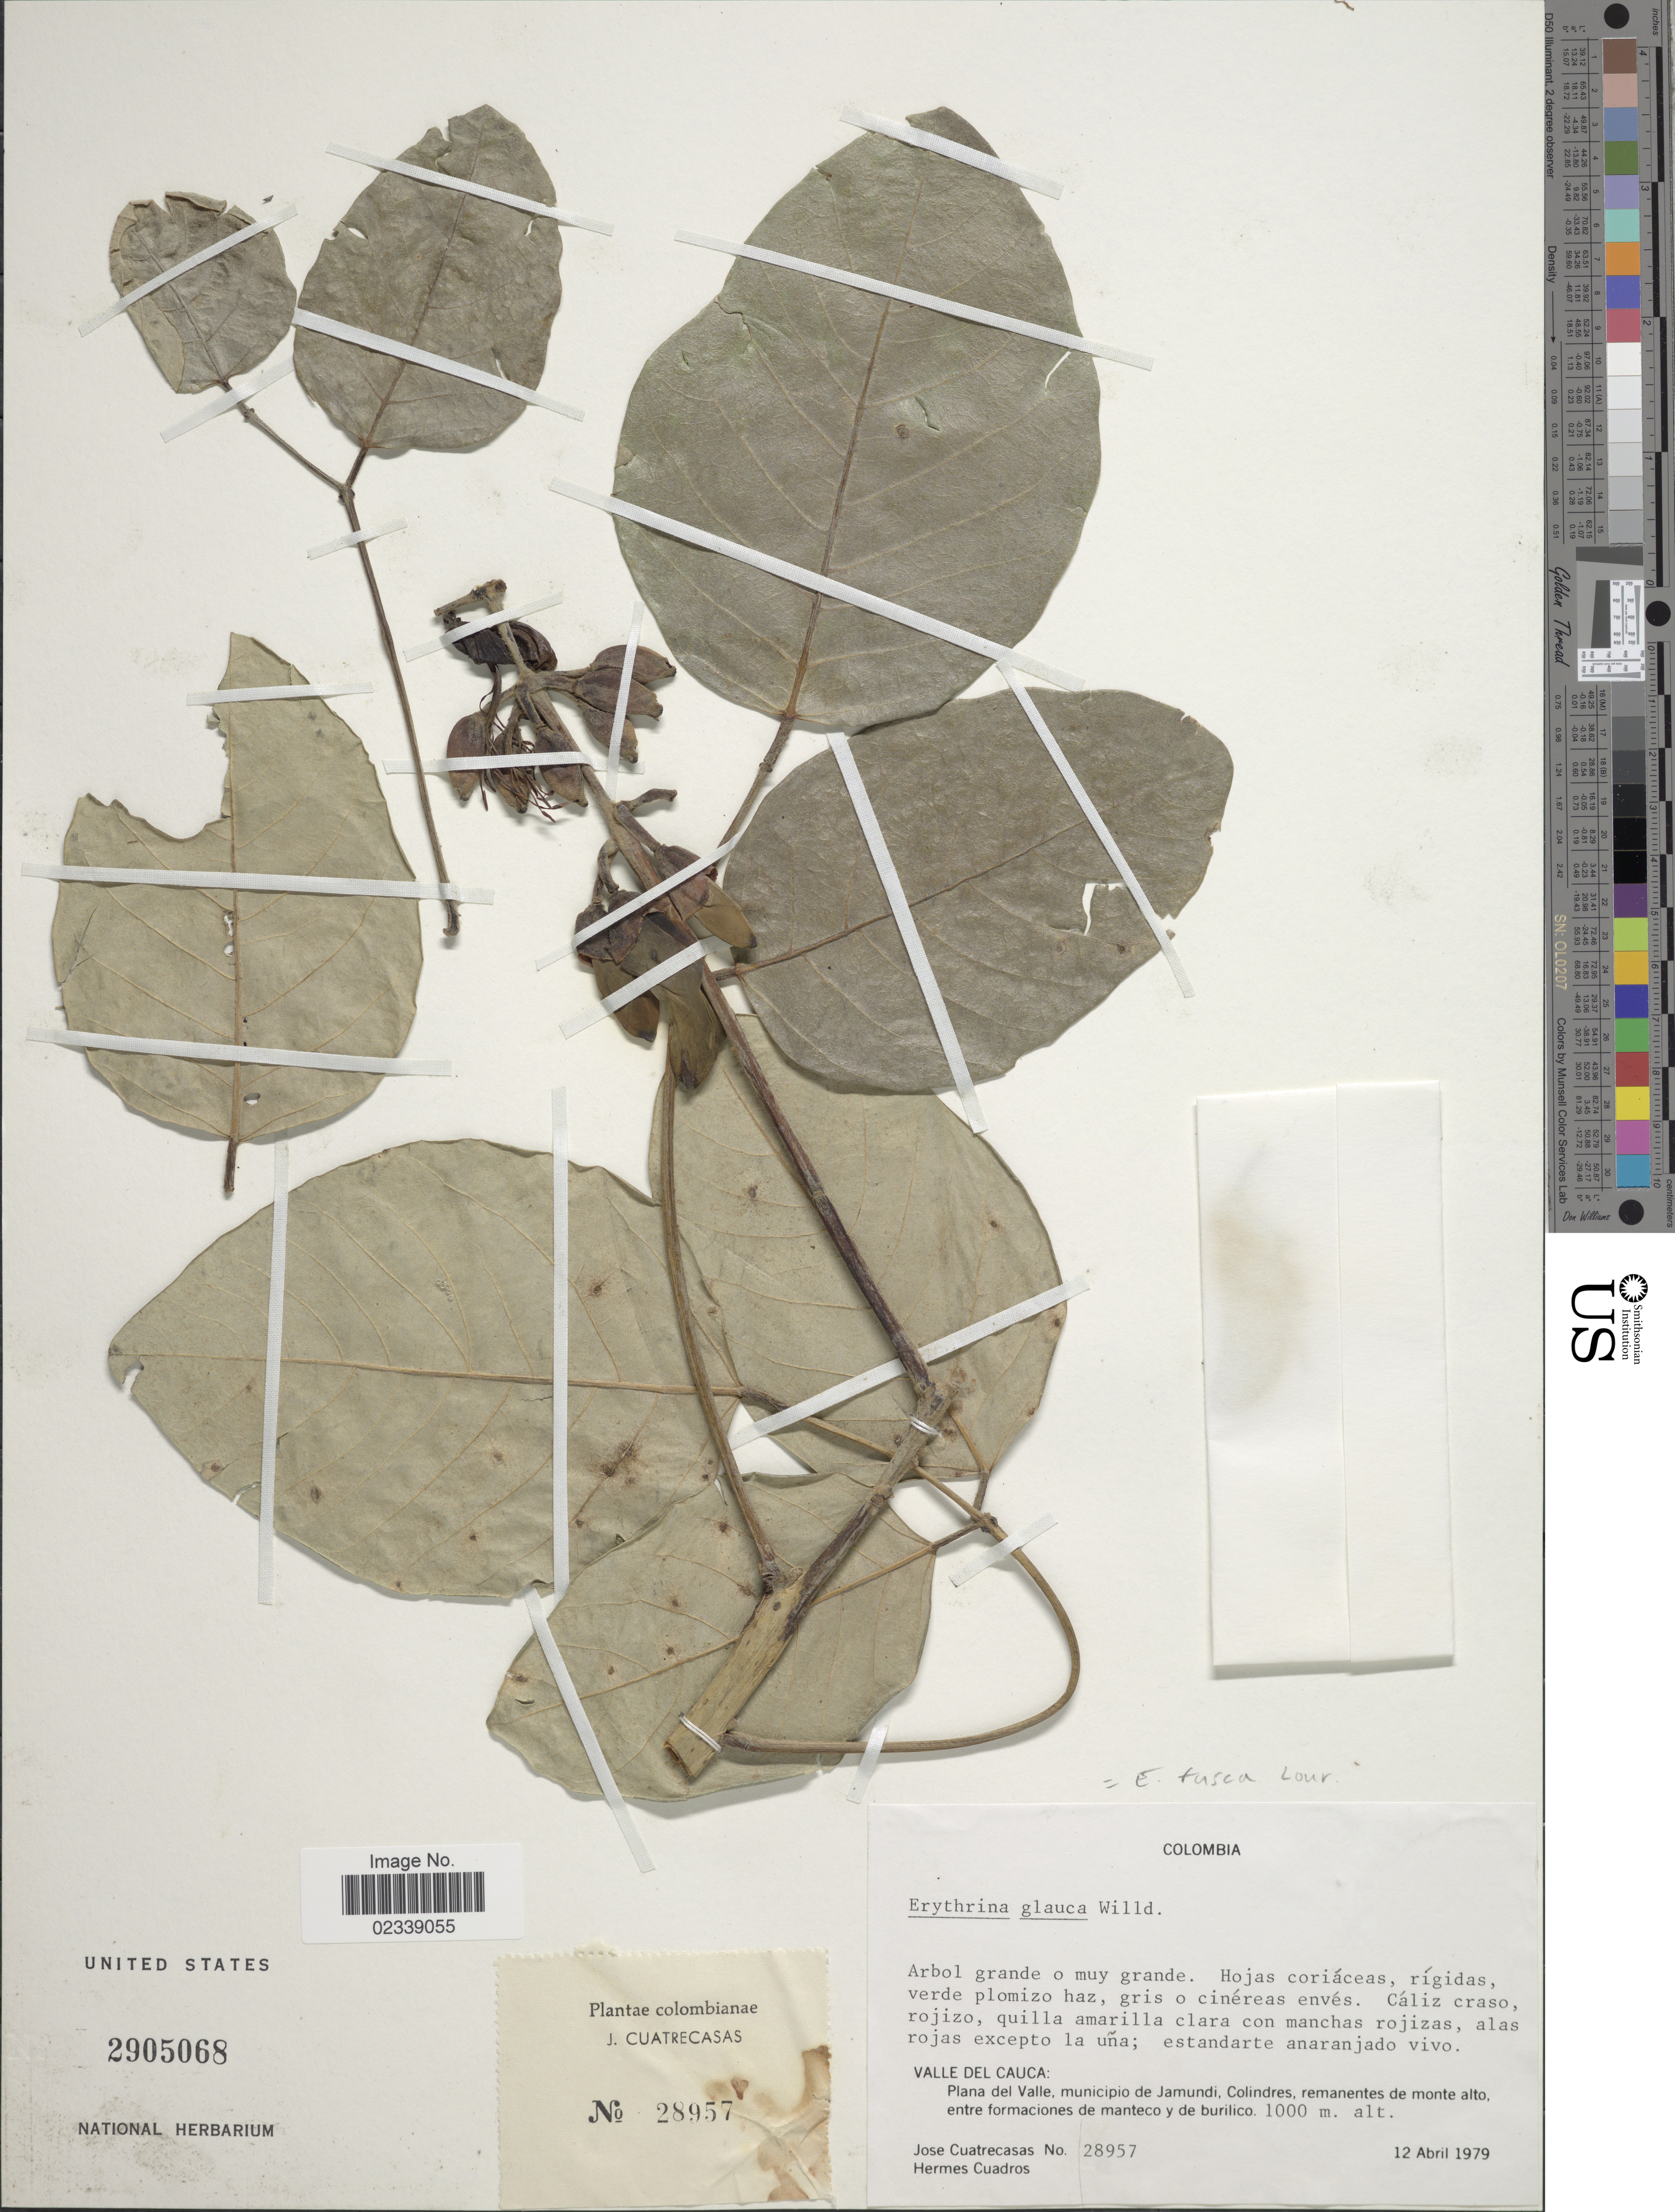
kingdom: Plantae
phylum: Tracheophyta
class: Magnoliopsida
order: Fabales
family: Fabaceae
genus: Erythrina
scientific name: Erythrina fusca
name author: Lour.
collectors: J. Cuatrecasas & H. Cuadros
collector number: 28957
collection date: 1979-04-12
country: Colombia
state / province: Valle del Cauca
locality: Plana del Valle, municipio de Jamundi, Colindres, remanentes de monte alto, entre formaciones de manteco y de burilico.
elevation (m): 1000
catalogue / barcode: US 2905068